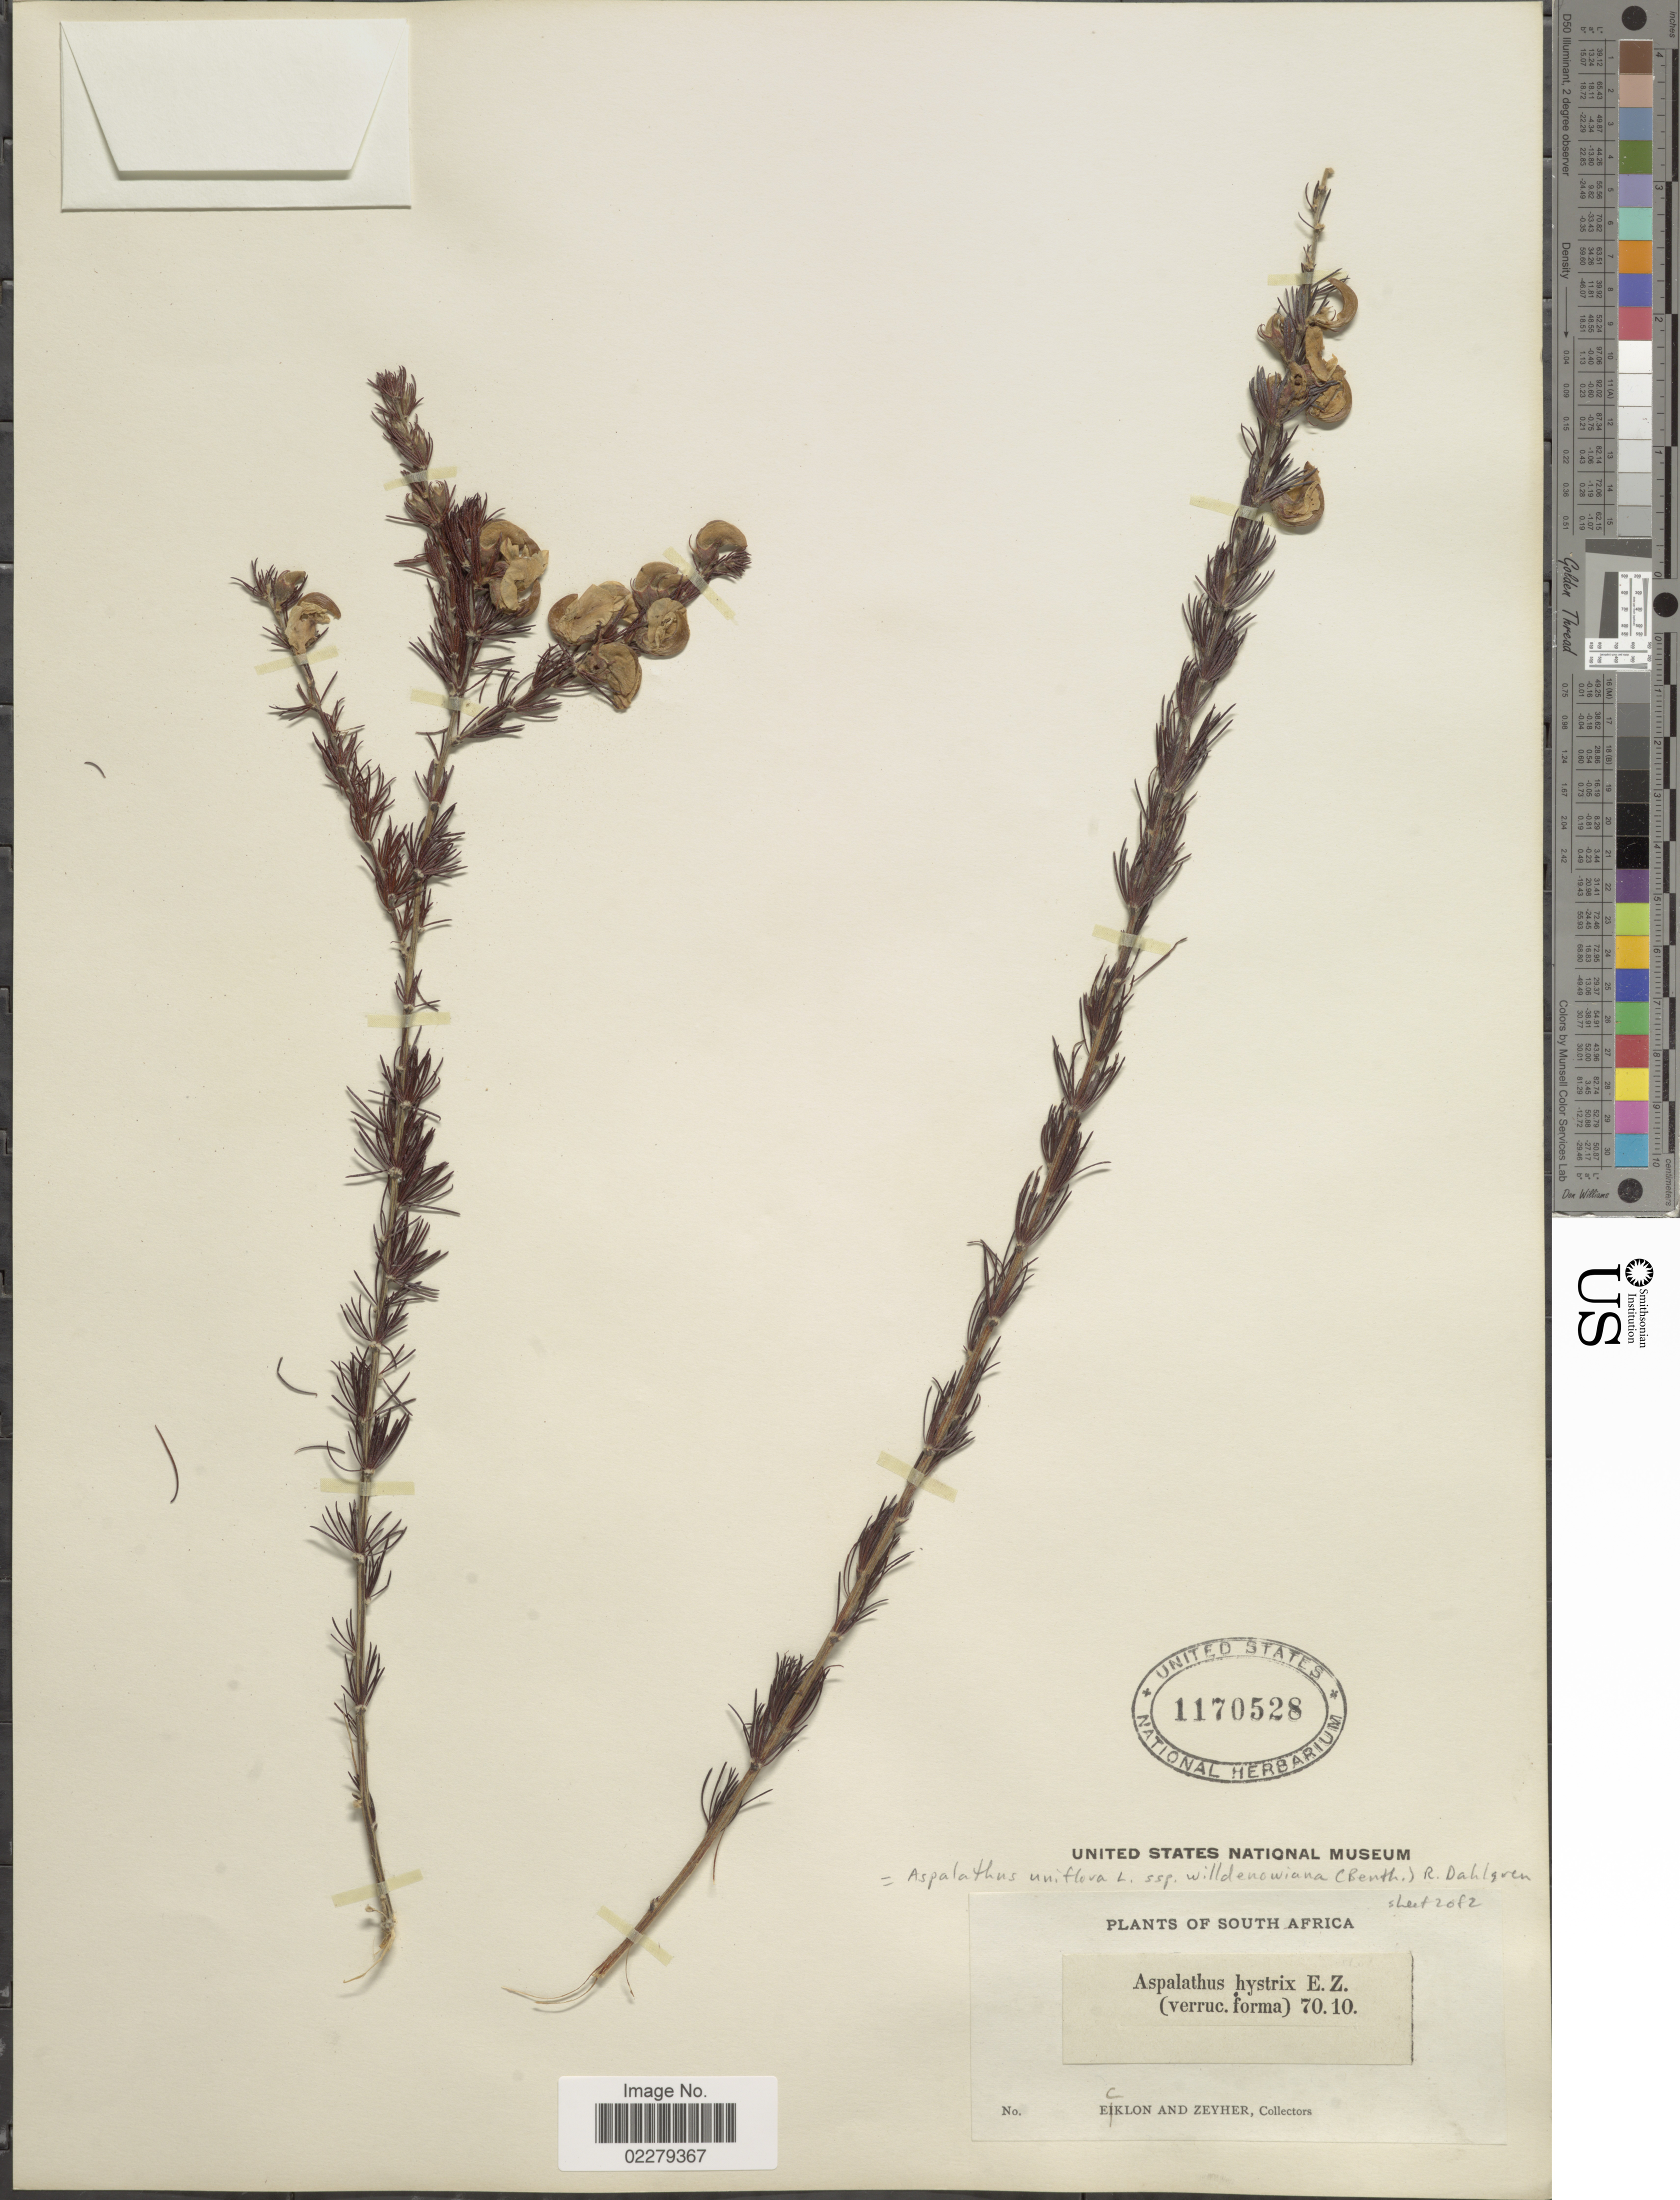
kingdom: Plantae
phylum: Tracheophyta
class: Magnoliopsida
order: Fabales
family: Fabaceae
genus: Aspalathus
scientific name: Aspalathus willdenowiana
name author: Benth.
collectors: -. Ecklon & -. Zeyher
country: South Africa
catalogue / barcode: US 1170528